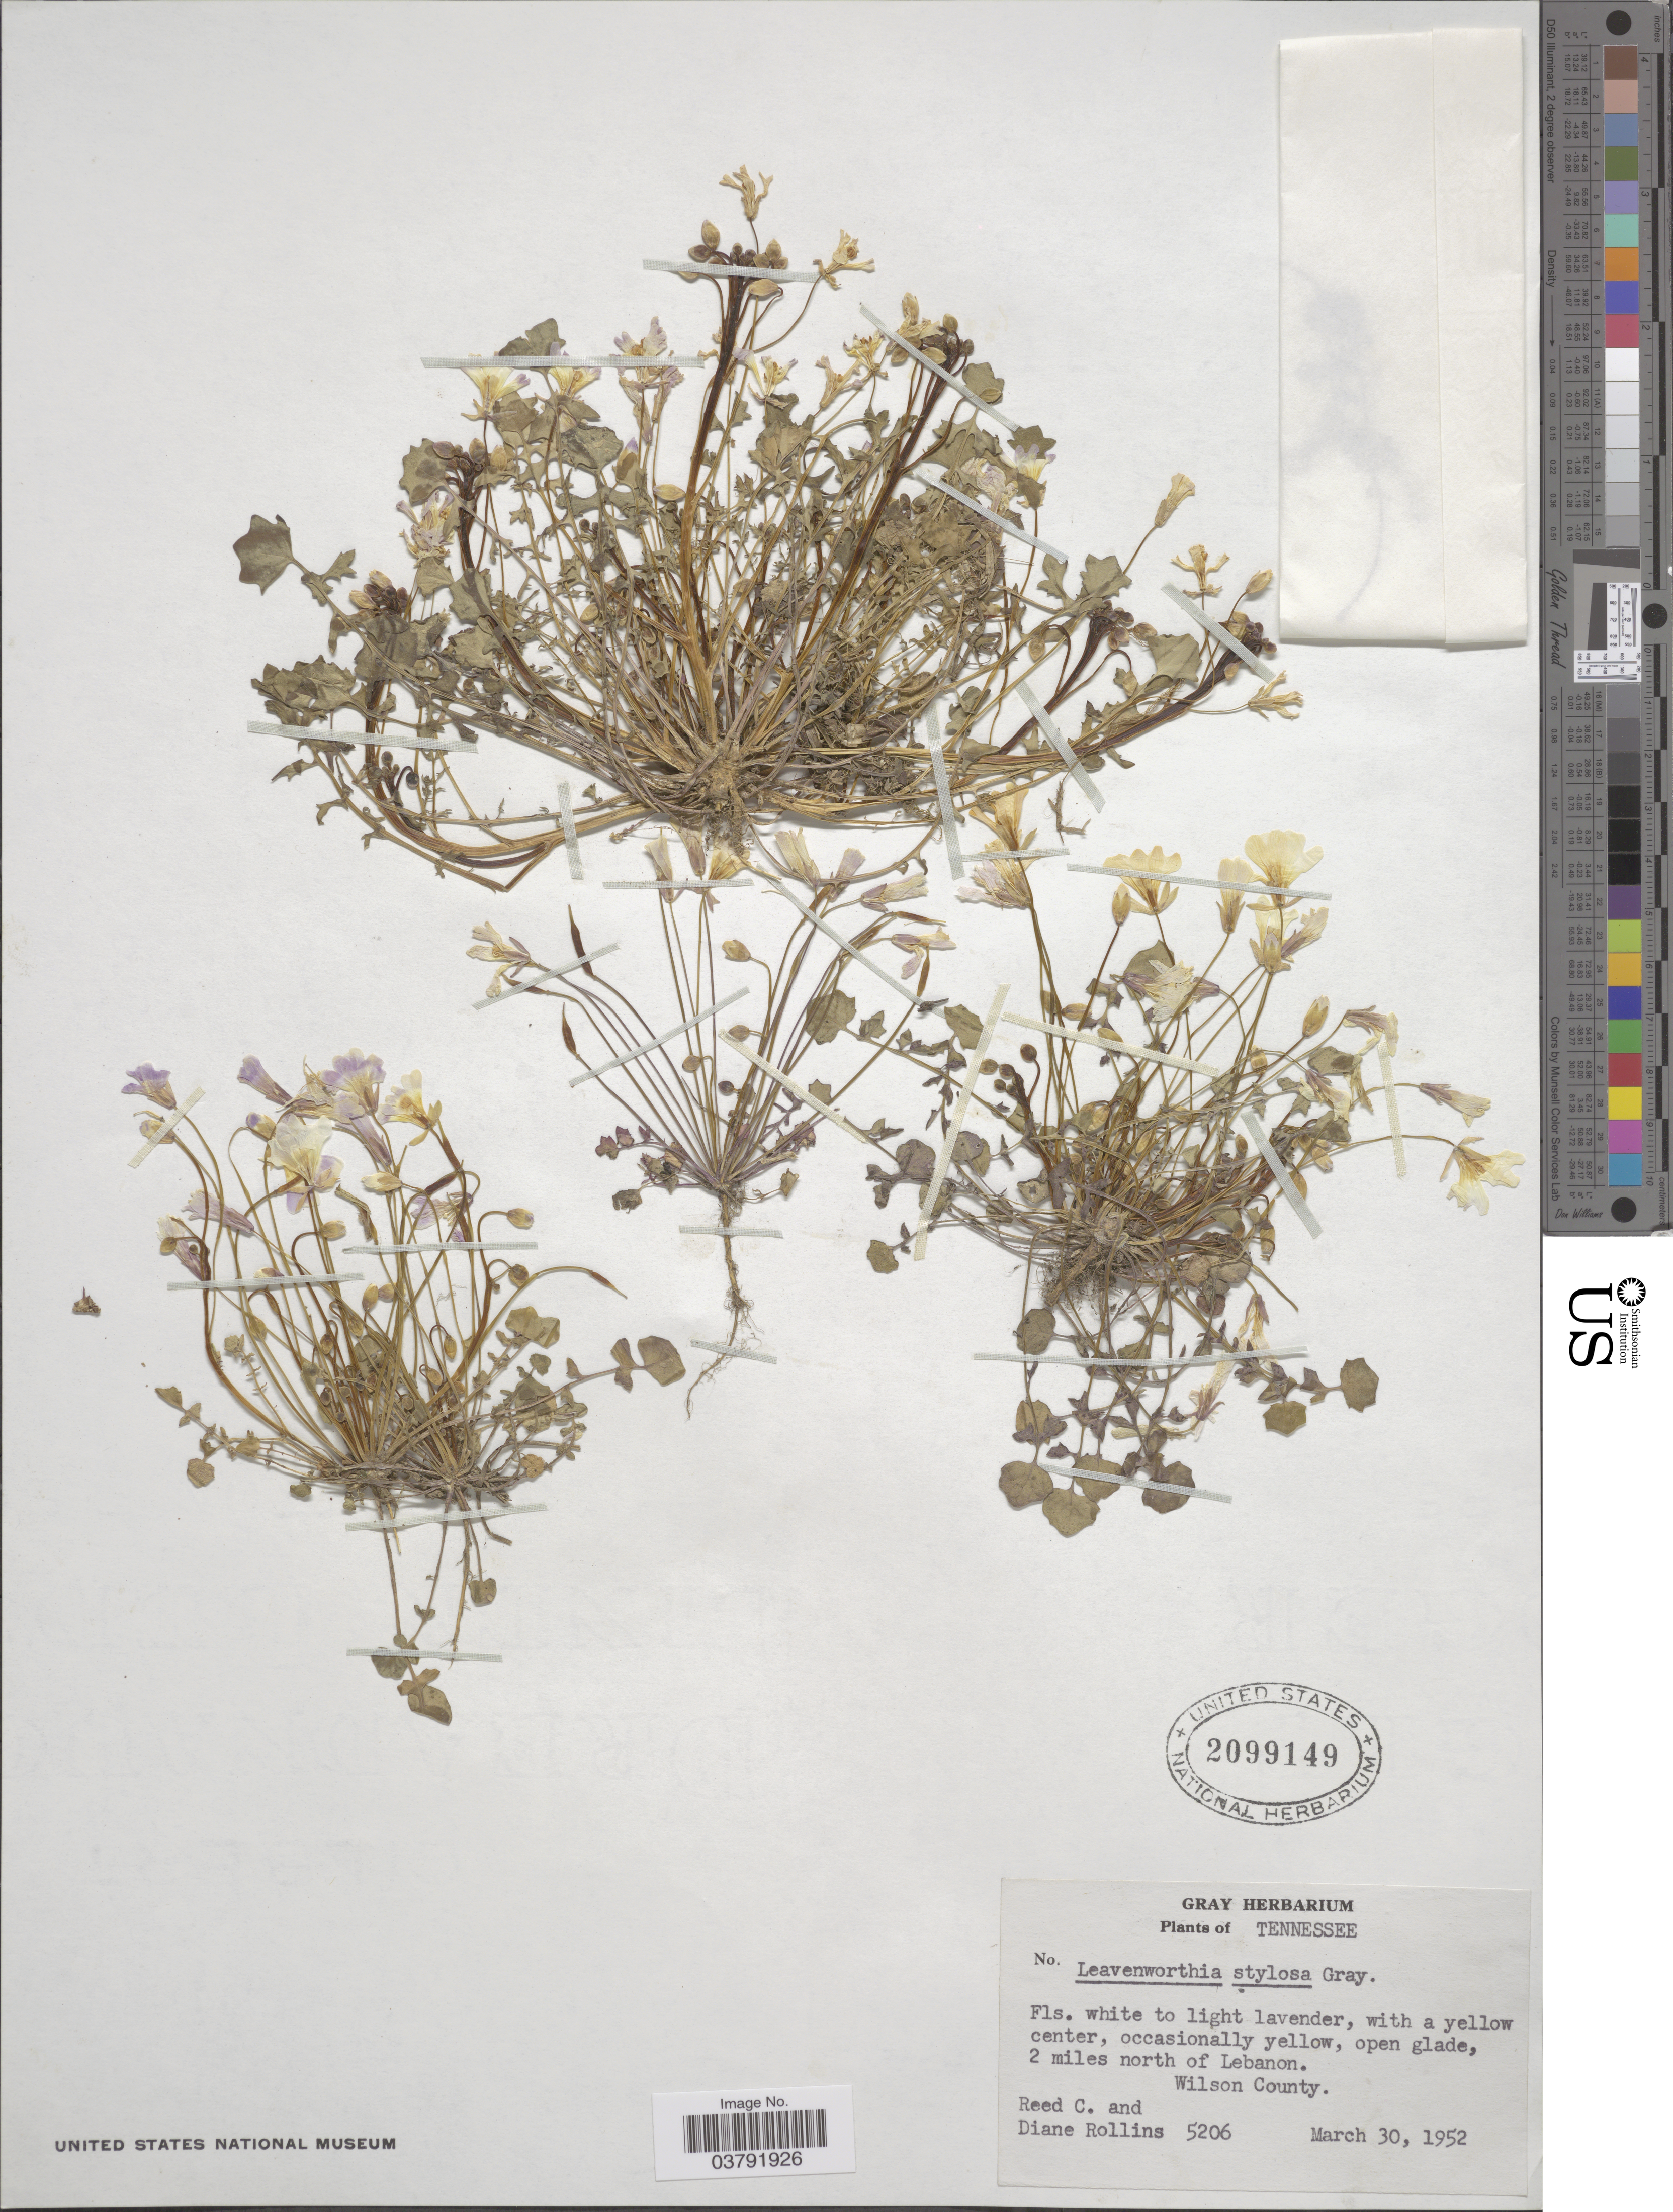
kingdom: Plantae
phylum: Tracheophyta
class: Magnoliopsida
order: Brassicales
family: Brassicaceae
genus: Leavenworthia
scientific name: Leavenworthia stylosa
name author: A. Gray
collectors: R. C. Rollins & D. Rollins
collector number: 5206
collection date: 1952-03-30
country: United States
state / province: Tennessee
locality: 2 miles north of Lebanon, Wilson County.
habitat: open glade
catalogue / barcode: US 2099149